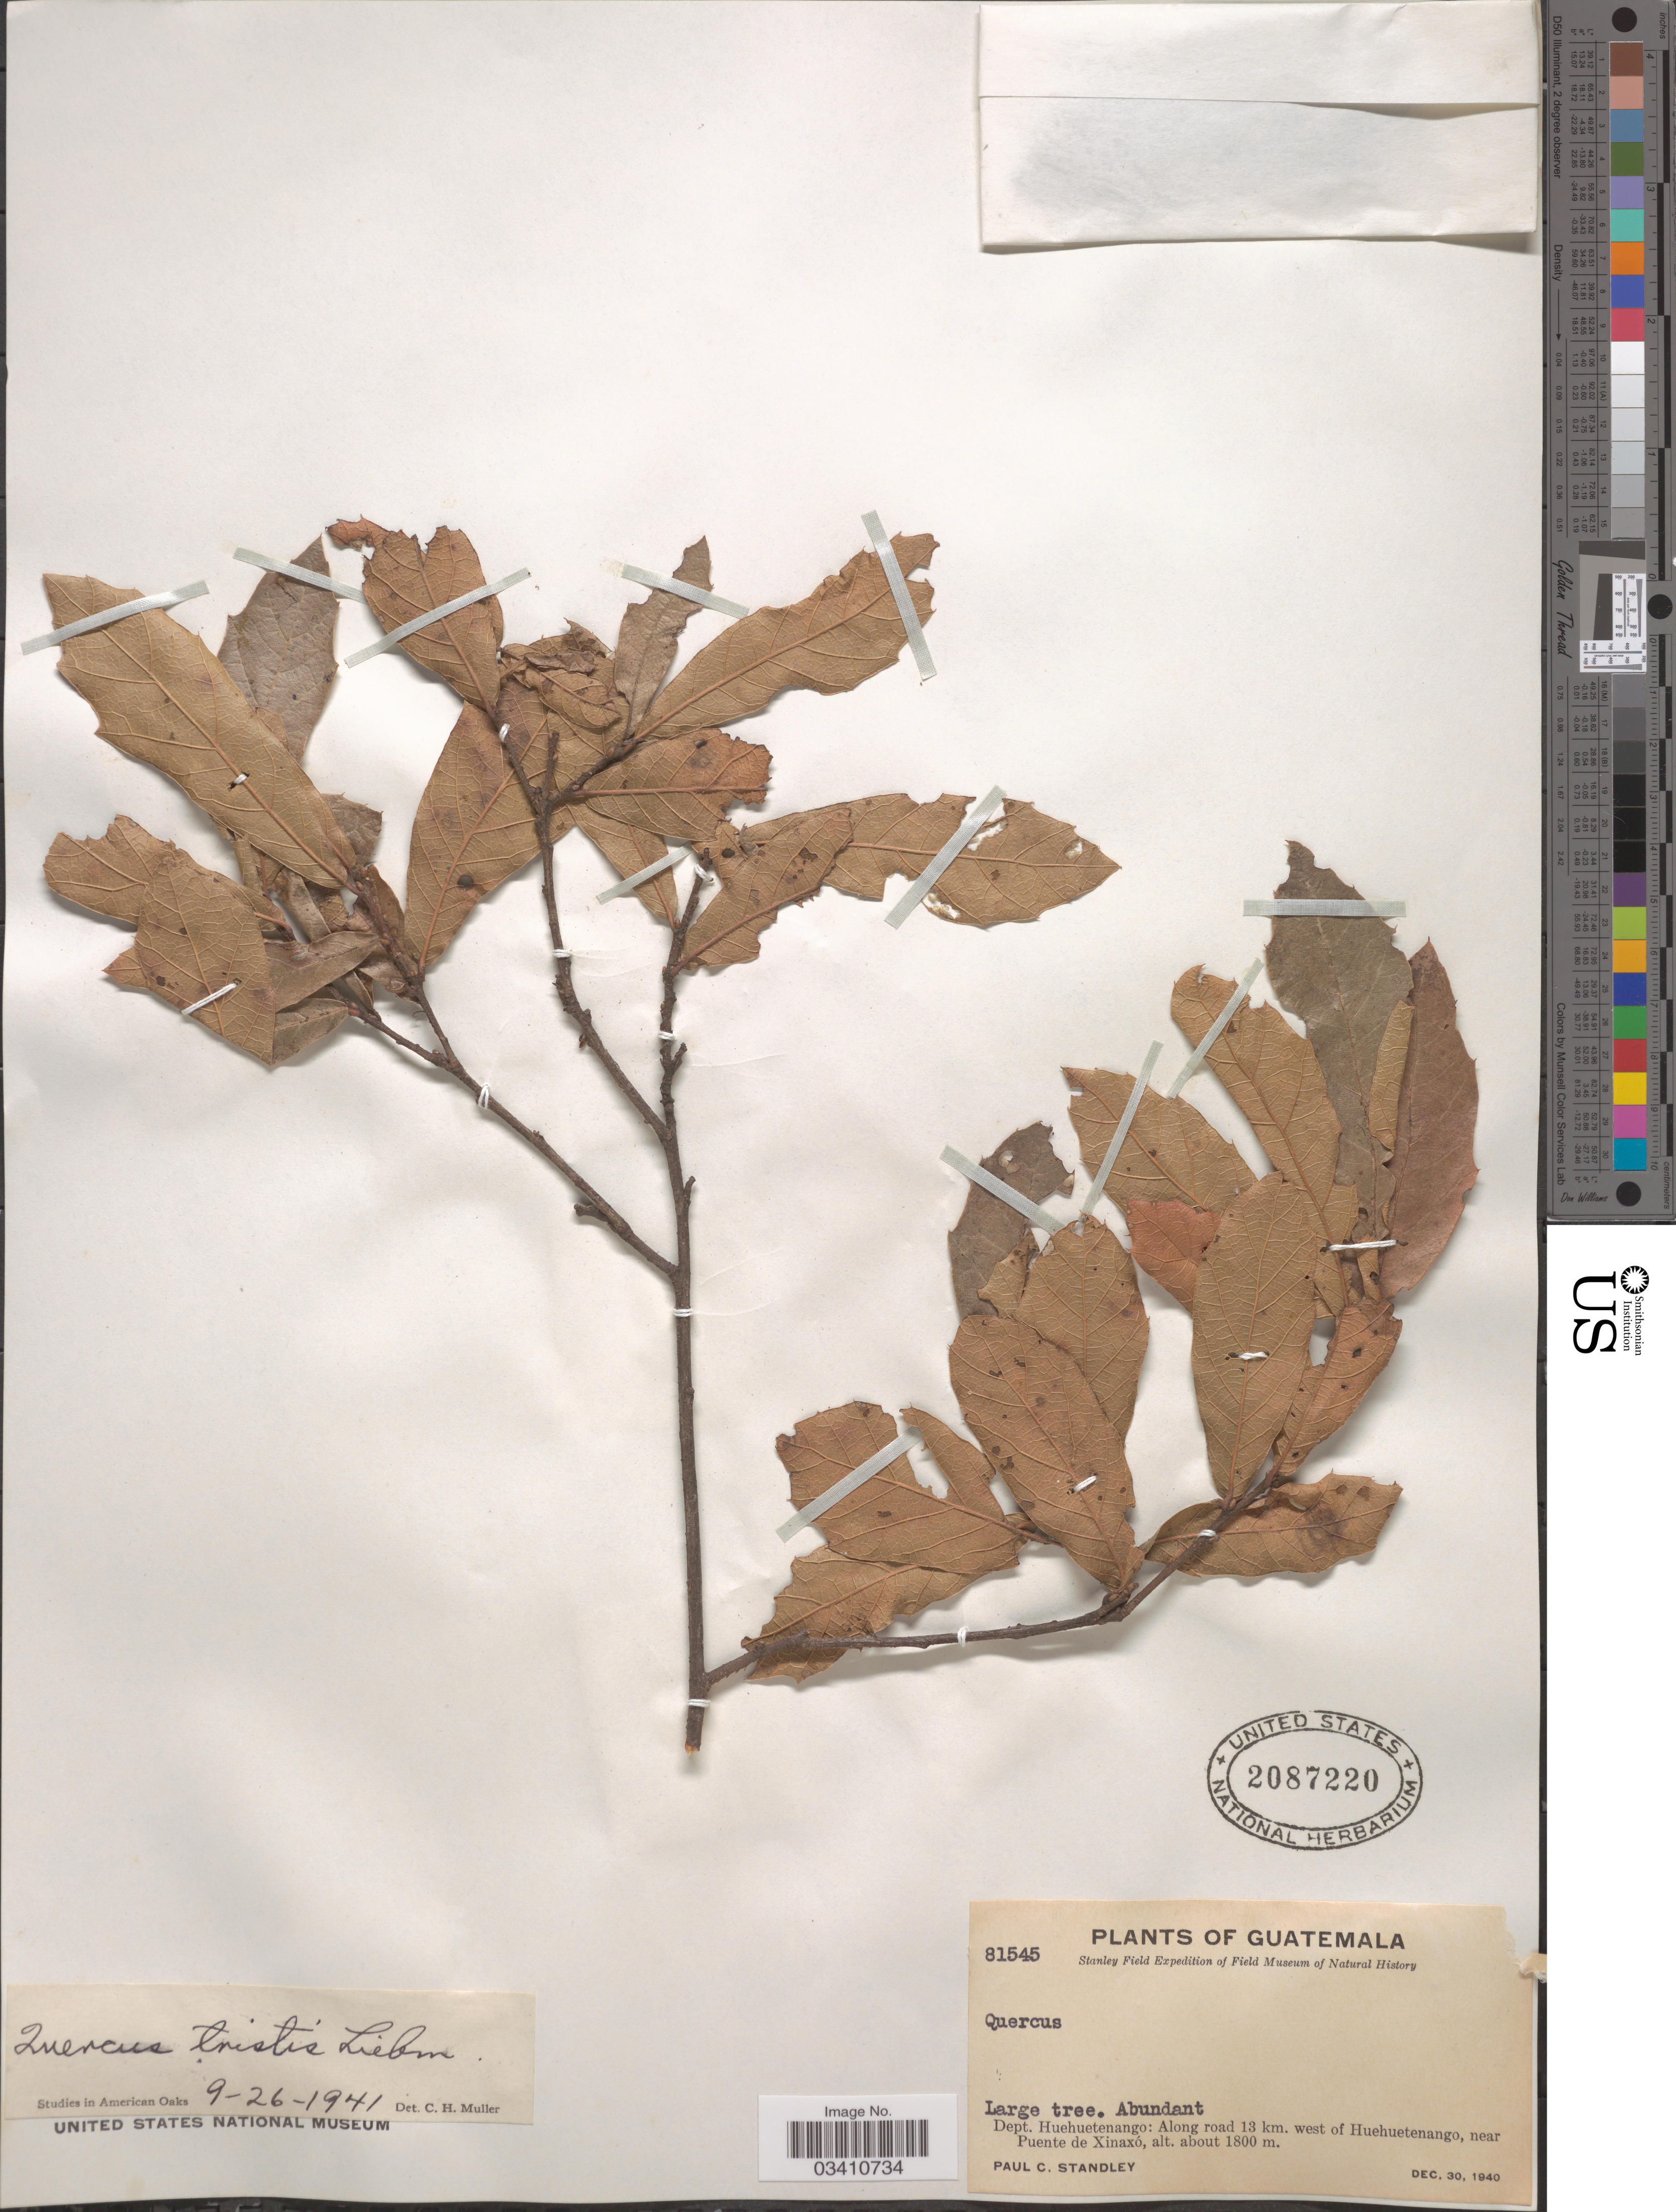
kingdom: Plantae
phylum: Tracheophyta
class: Magnoliopsida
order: Fagales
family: Fagaceae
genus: Quercus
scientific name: Quercus tristis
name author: Liebm.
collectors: P. C. Standley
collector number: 81545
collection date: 1940-12-30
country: Guatemala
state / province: Huehuetenango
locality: Dept. Huehuetenango: Along road 13 km. west of Huehuetenango, near Puente de Xinaxó.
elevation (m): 1800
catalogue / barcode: US 2087220